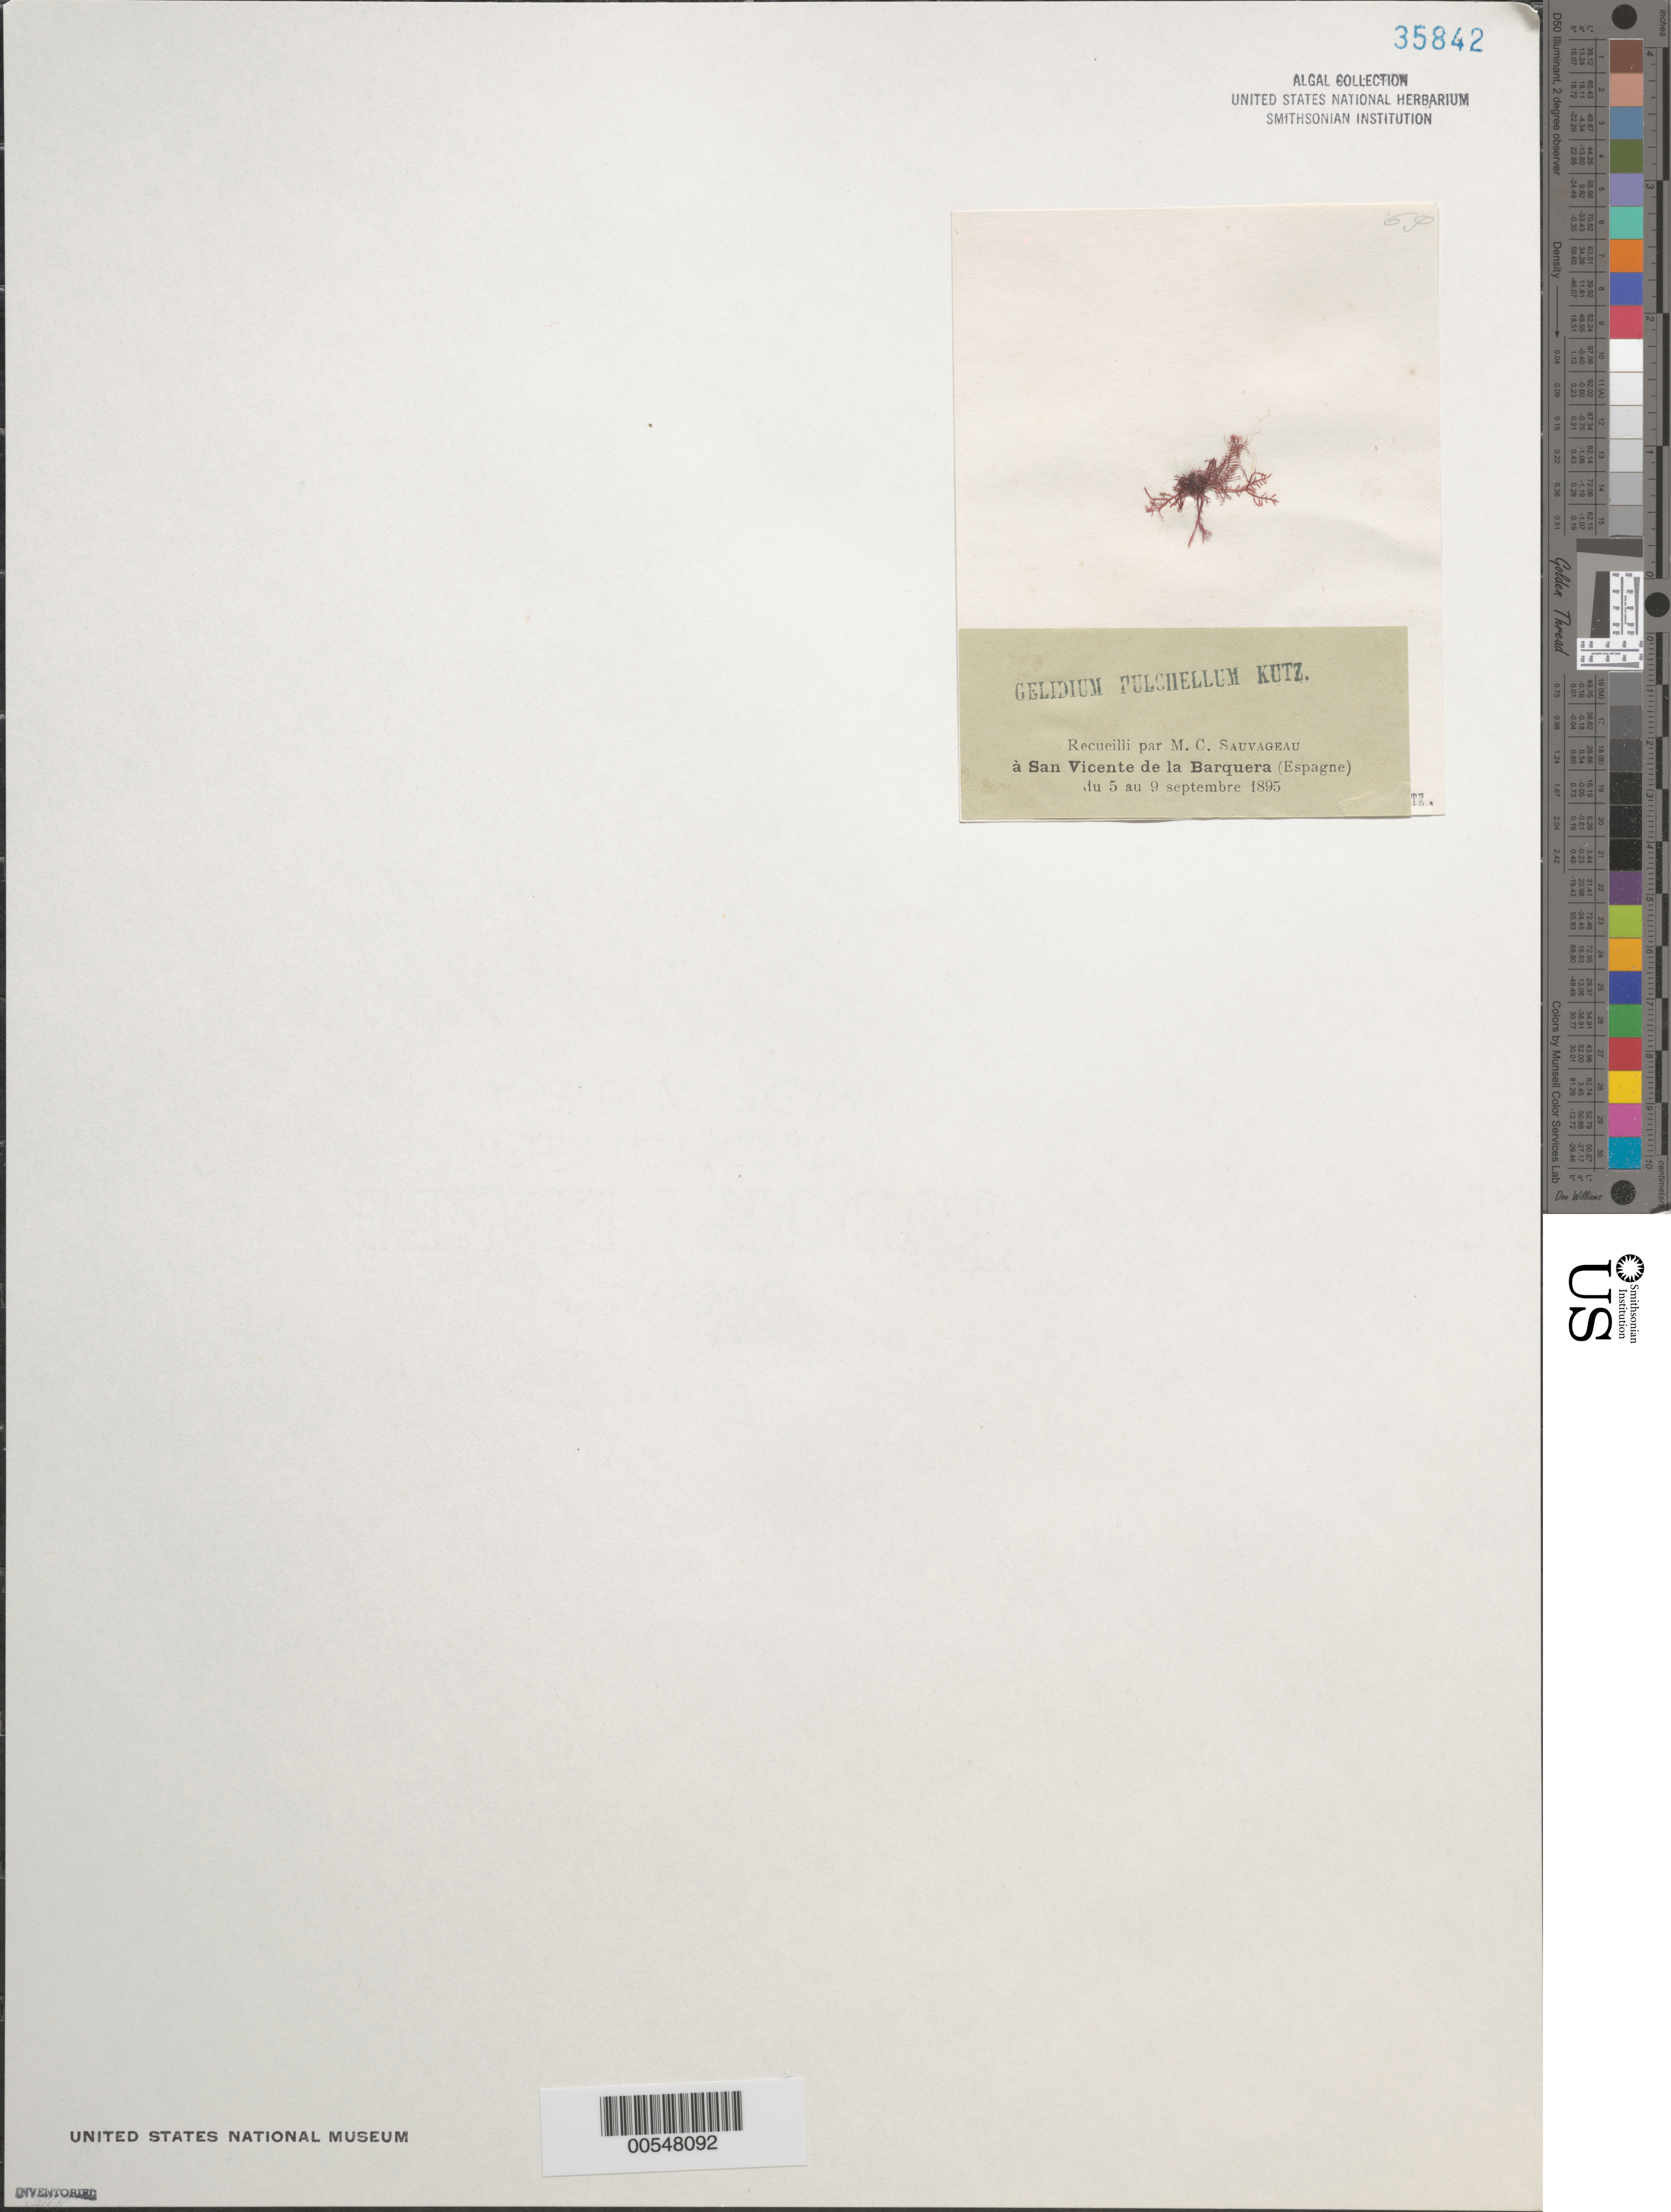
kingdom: Plantae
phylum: Rhodophyta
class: Florideophyceae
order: Gelidiales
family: Gelidiaceae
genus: Gelidium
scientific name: Gelidium pulchellum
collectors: C. F. Sauvageau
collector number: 69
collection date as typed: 05 Sep 1895 TO 09 Sep 1895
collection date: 1895-09-05/1895-09-09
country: Spain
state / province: Cantabria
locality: San vicente de la barquera. Santander.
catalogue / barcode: US 35842